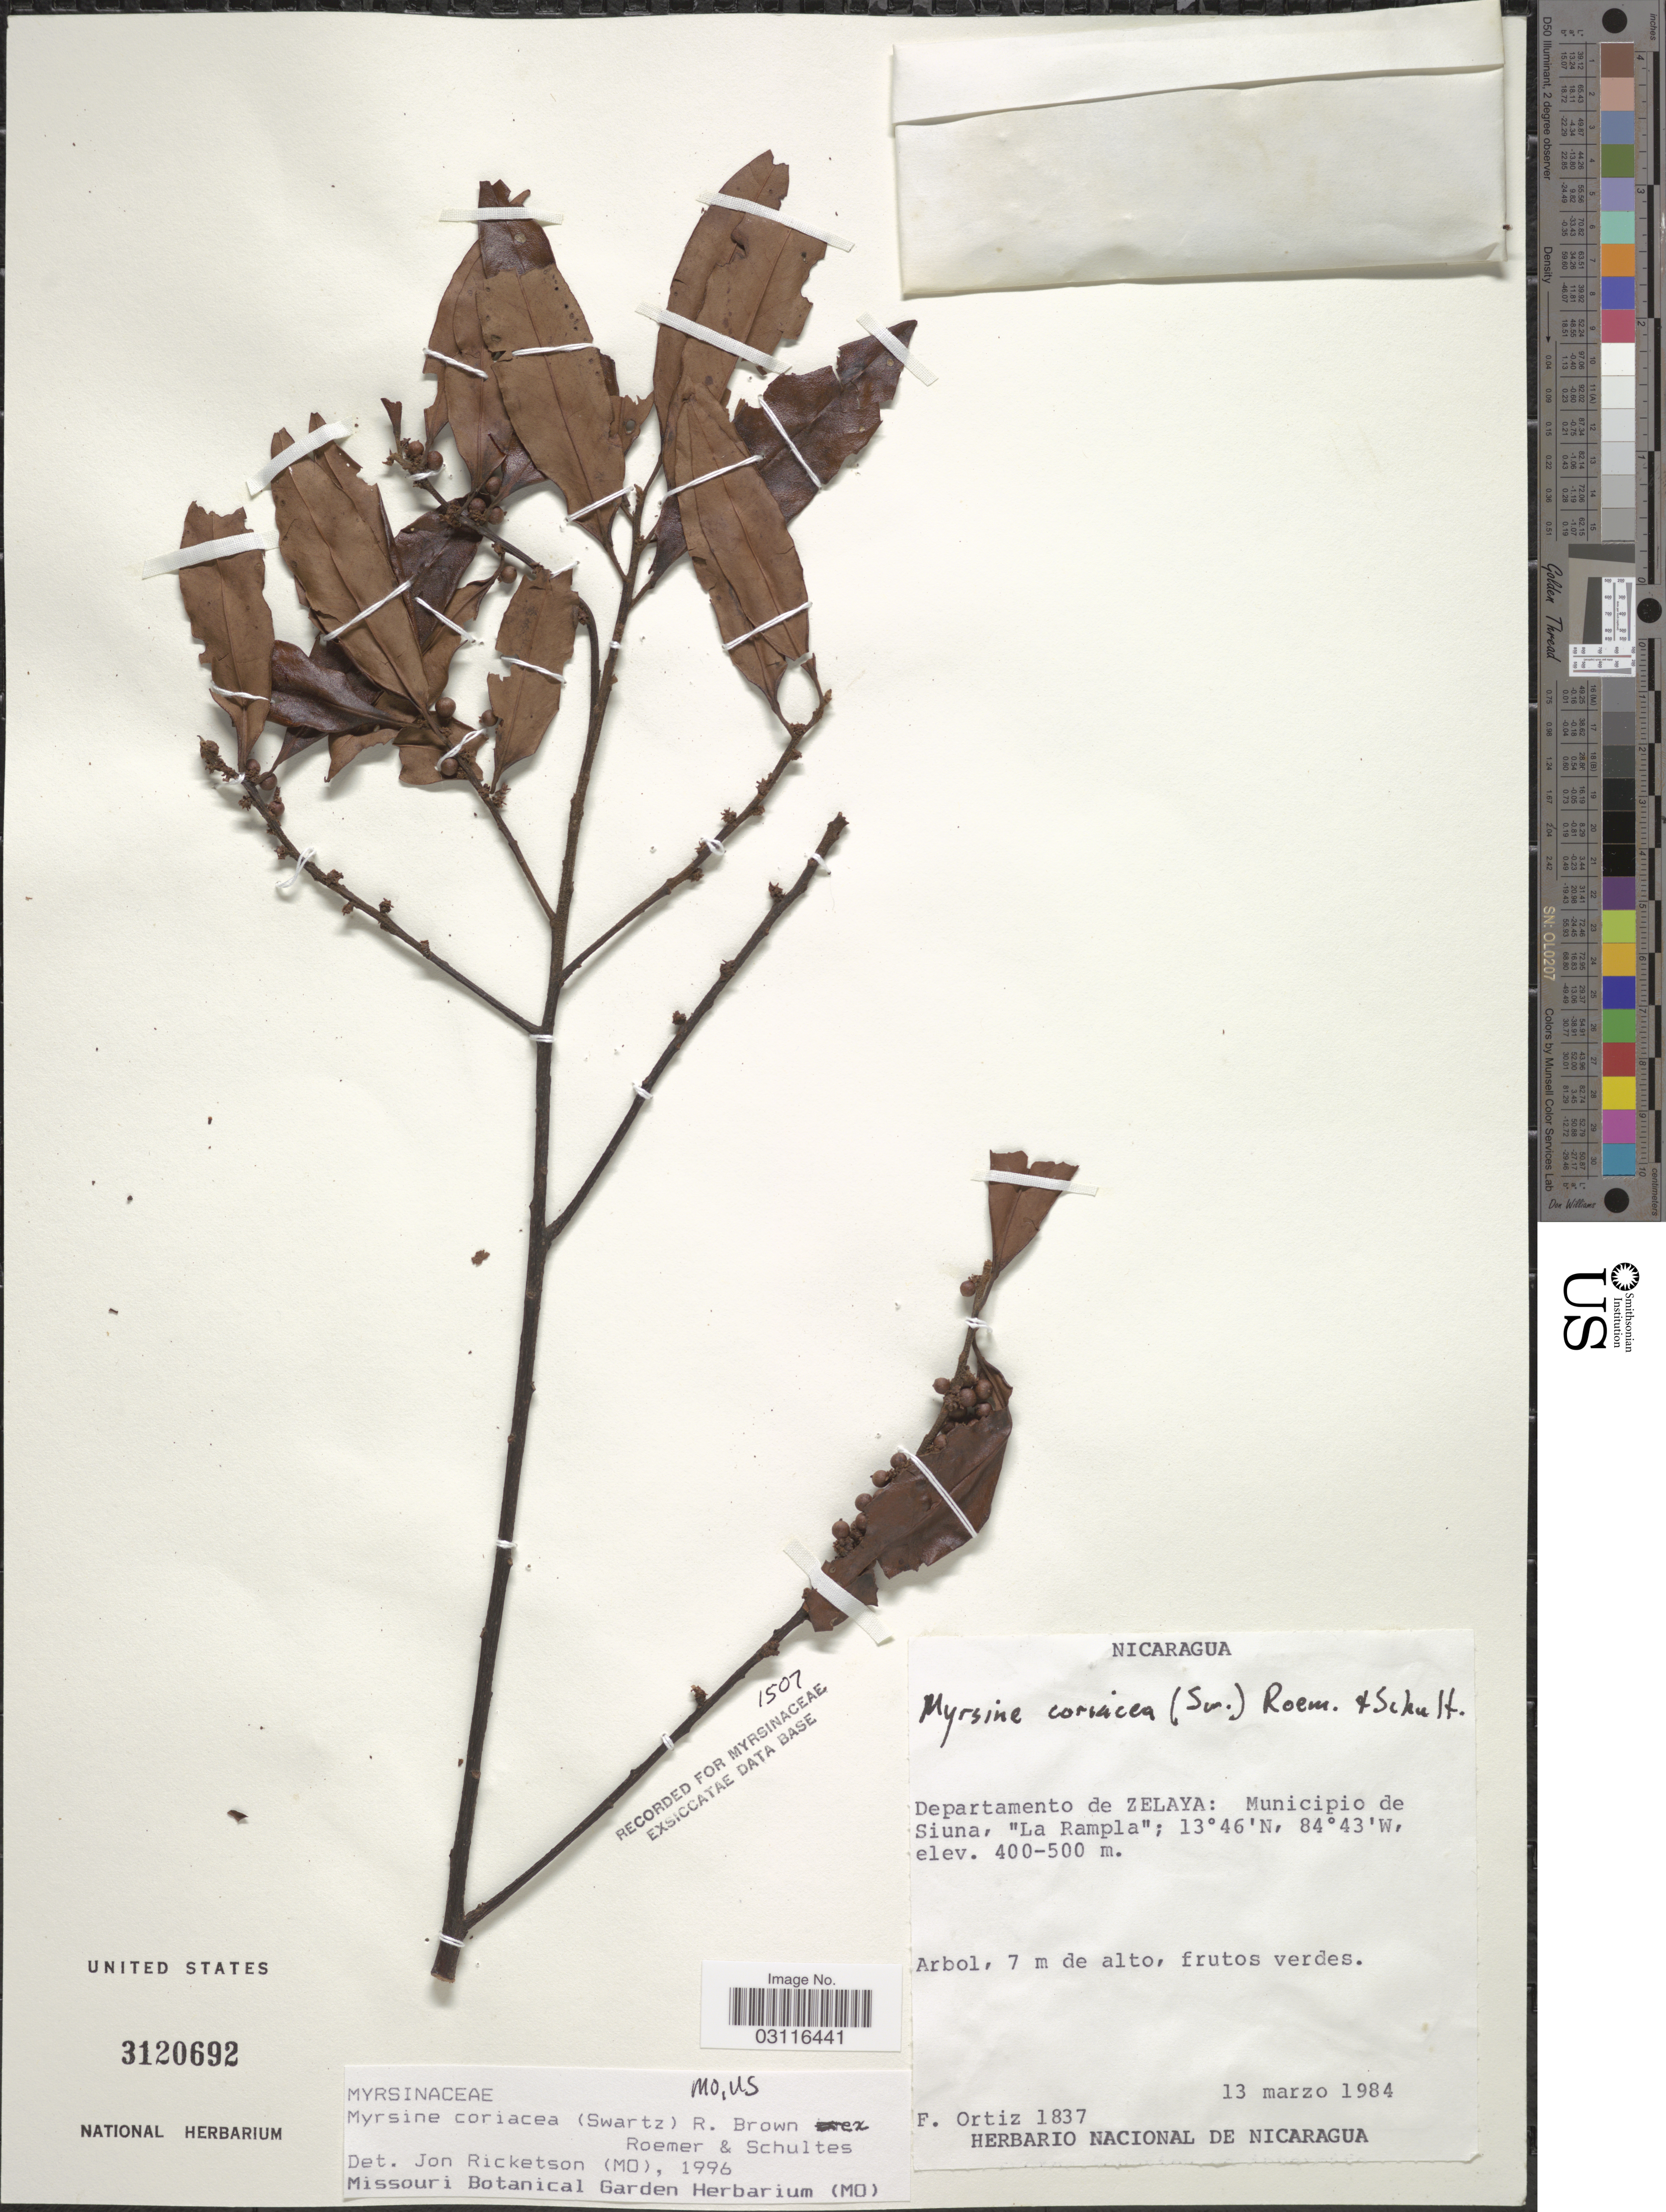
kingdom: Plantae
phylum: Tracheophyta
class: Magnoliopsida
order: Ericales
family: Primulaceae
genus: Myrsine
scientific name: Myrsine coriacea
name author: (Sw.) R. Br. ex Roem. & Schult.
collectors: F. Ortiz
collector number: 1837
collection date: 1984-03-13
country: Nicaragua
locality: Departamento de Zelaya: Municipio de Siuna, "La Rampla".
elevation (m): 400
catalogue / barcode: US 3120692